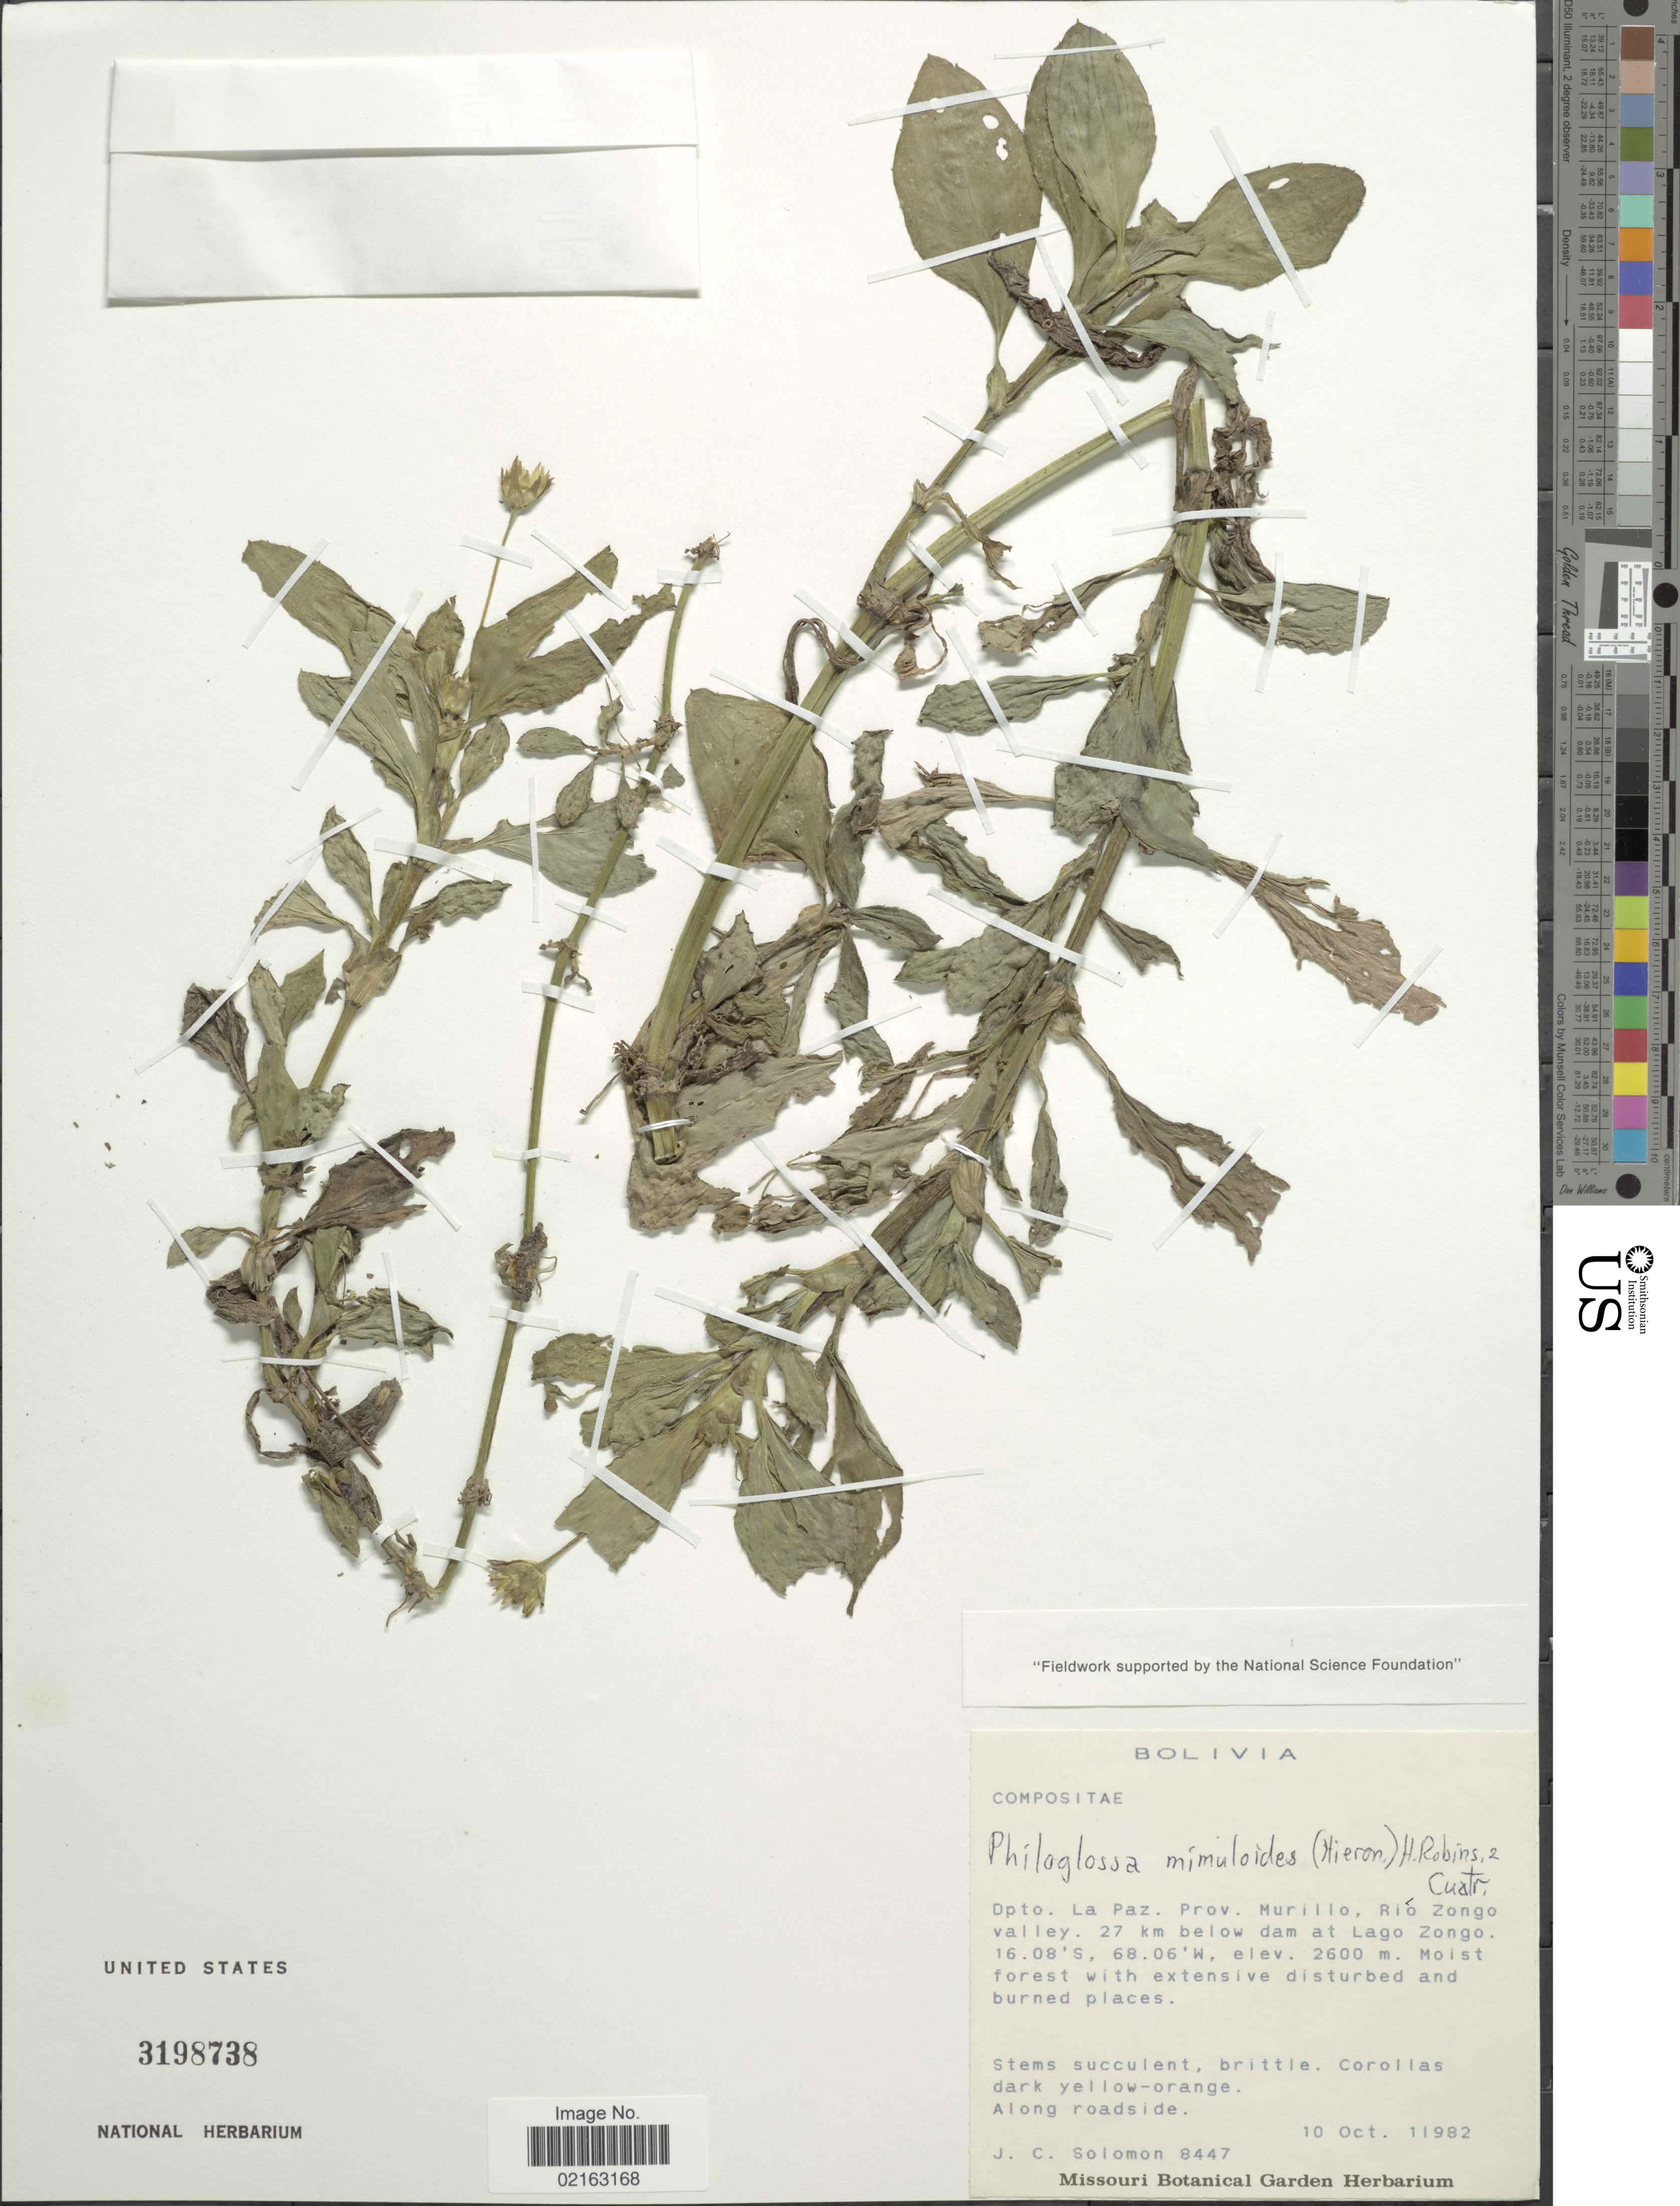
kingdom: Plantae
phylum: Tracheophyta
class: Magnoliopsida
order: Asterales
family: Asteraceae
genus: Philoglossa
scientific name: Philoglossa mimuloides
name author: (Hieron.) H. Rob. & Brettell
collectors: J. C. Solomon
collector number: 8447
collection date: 1982-10-10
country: Bolivia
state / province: La Paz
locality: Dpto. La Paz. Prov. Murillo. Río Zongo valley. 27 km below dam at Lago Zongo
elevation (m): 2600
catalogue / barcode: US 3198738